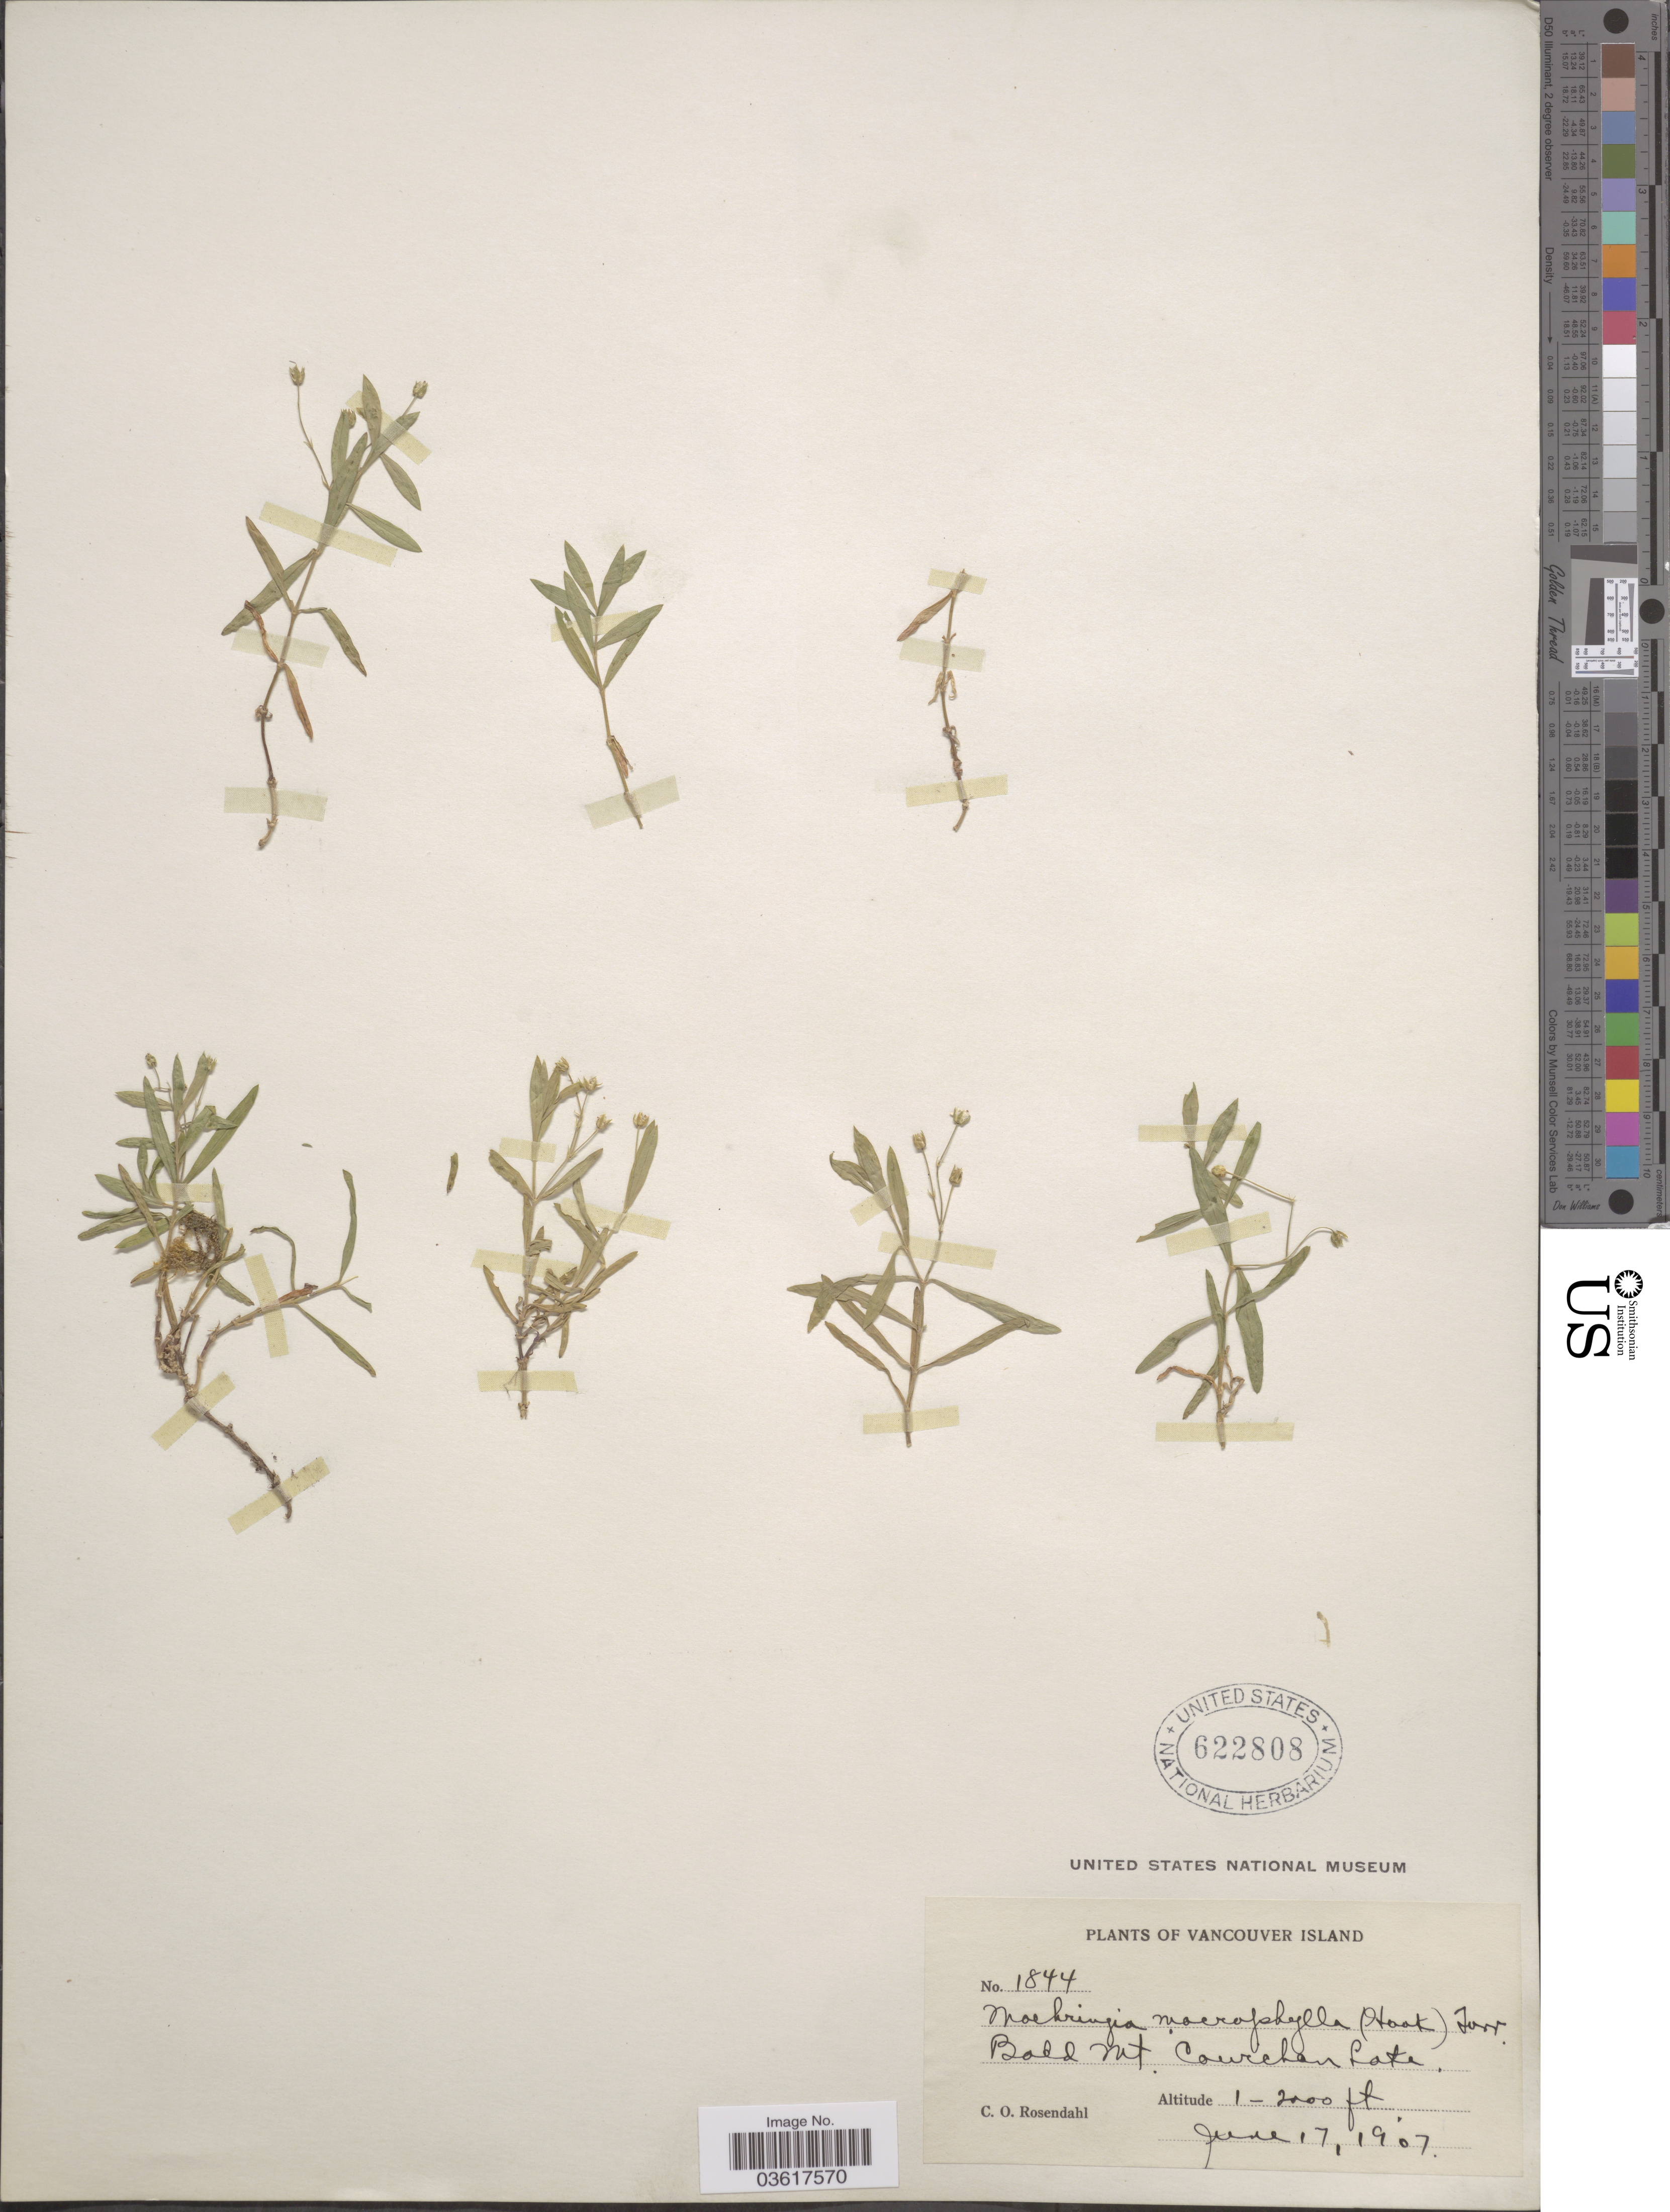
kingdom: Plantae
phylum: Tracheophyta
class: Magnoliopsida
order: Caryophyllales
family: Caryophyllaceae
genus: Moehringia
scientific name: Moehringia macrophylla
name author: (Hook.) Fenzl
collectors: C. O. Rosendahl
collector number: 1844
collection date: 1907-06-17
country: Canada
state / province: British Columbia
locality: Vancouver Island. Bald Mt. Cowichan Lake.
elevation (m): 305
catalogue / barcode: US 622808